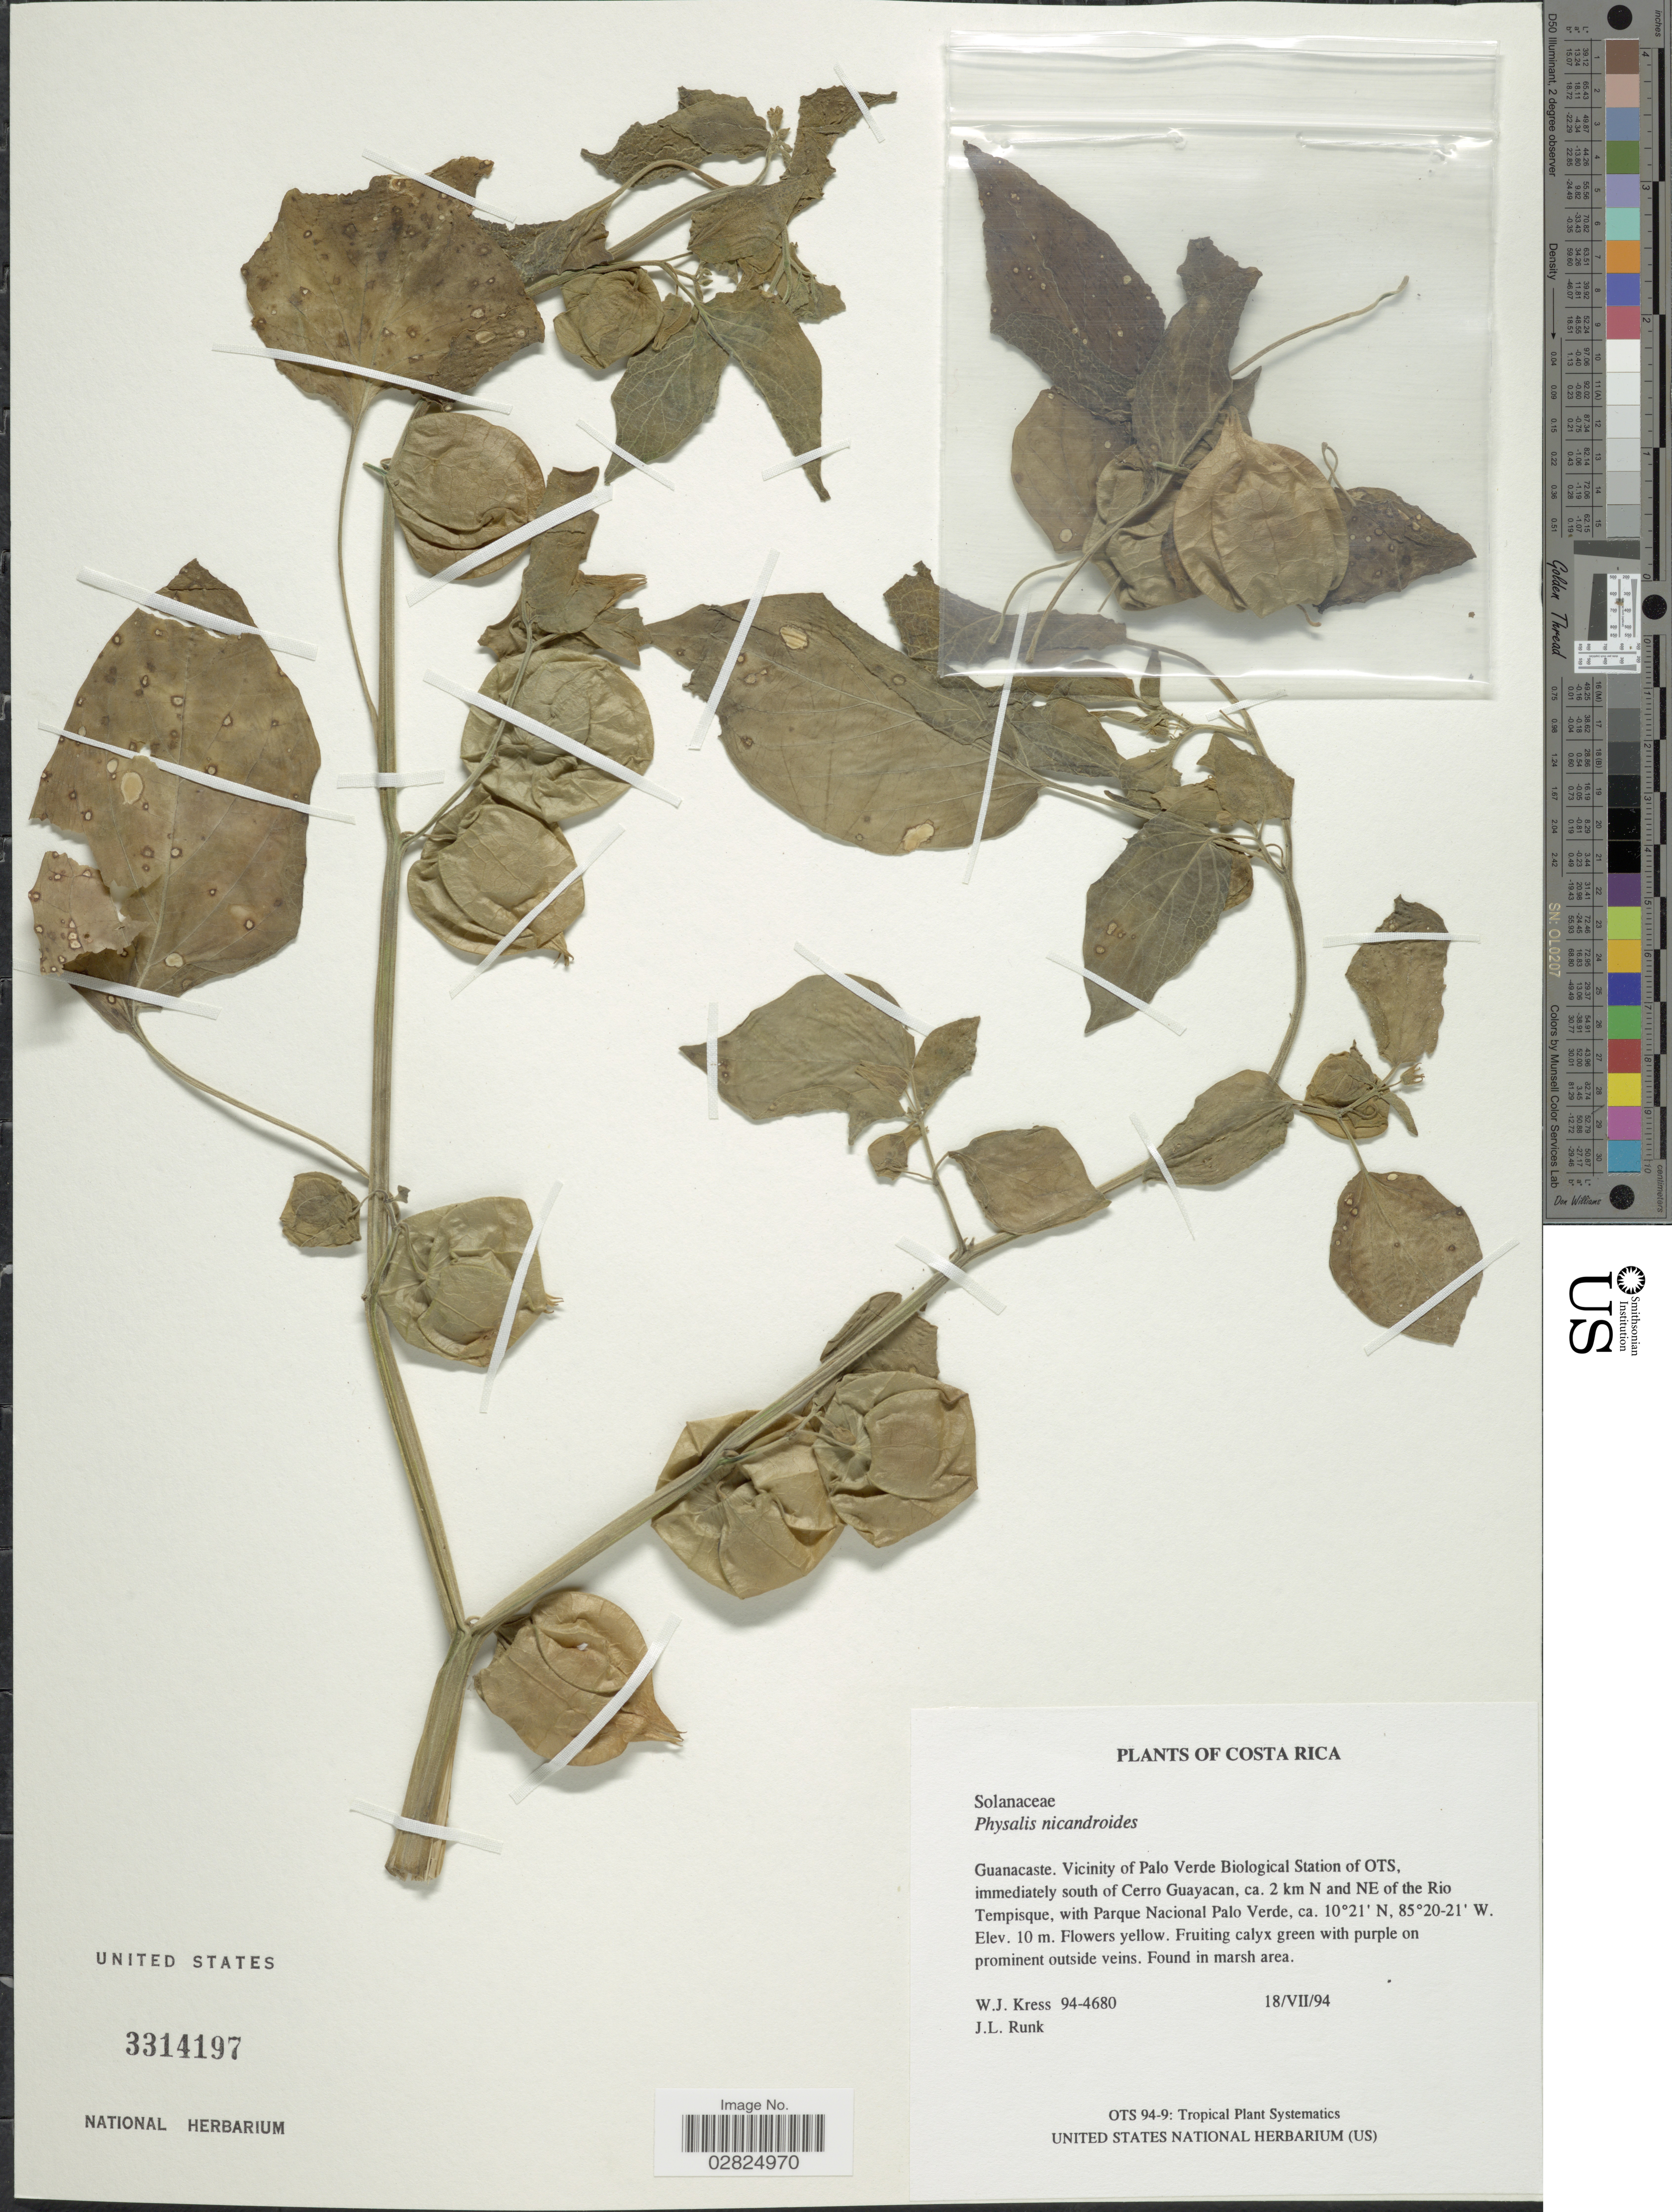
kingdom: Plantae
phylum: Tracheophyta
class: Magnoliopsida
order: Solanales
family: Solanaceae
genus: Physalis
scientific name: Physalis nicandroides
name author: Schltdl.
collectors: W. J. Kress & Runk, J. L.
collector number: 94-4680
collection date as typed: Transcribed d/m/y: 18/7/94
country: Costa Rica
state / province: Guanacaste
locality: Vicinity of Palo Verde Biological Station of OTS, immediately south of Cerro Guayacan, ca. 2 km N and NE of the Rio Tempisque, with Parque Nacional Palo Verde.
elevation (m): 10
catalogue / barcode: US 3314197